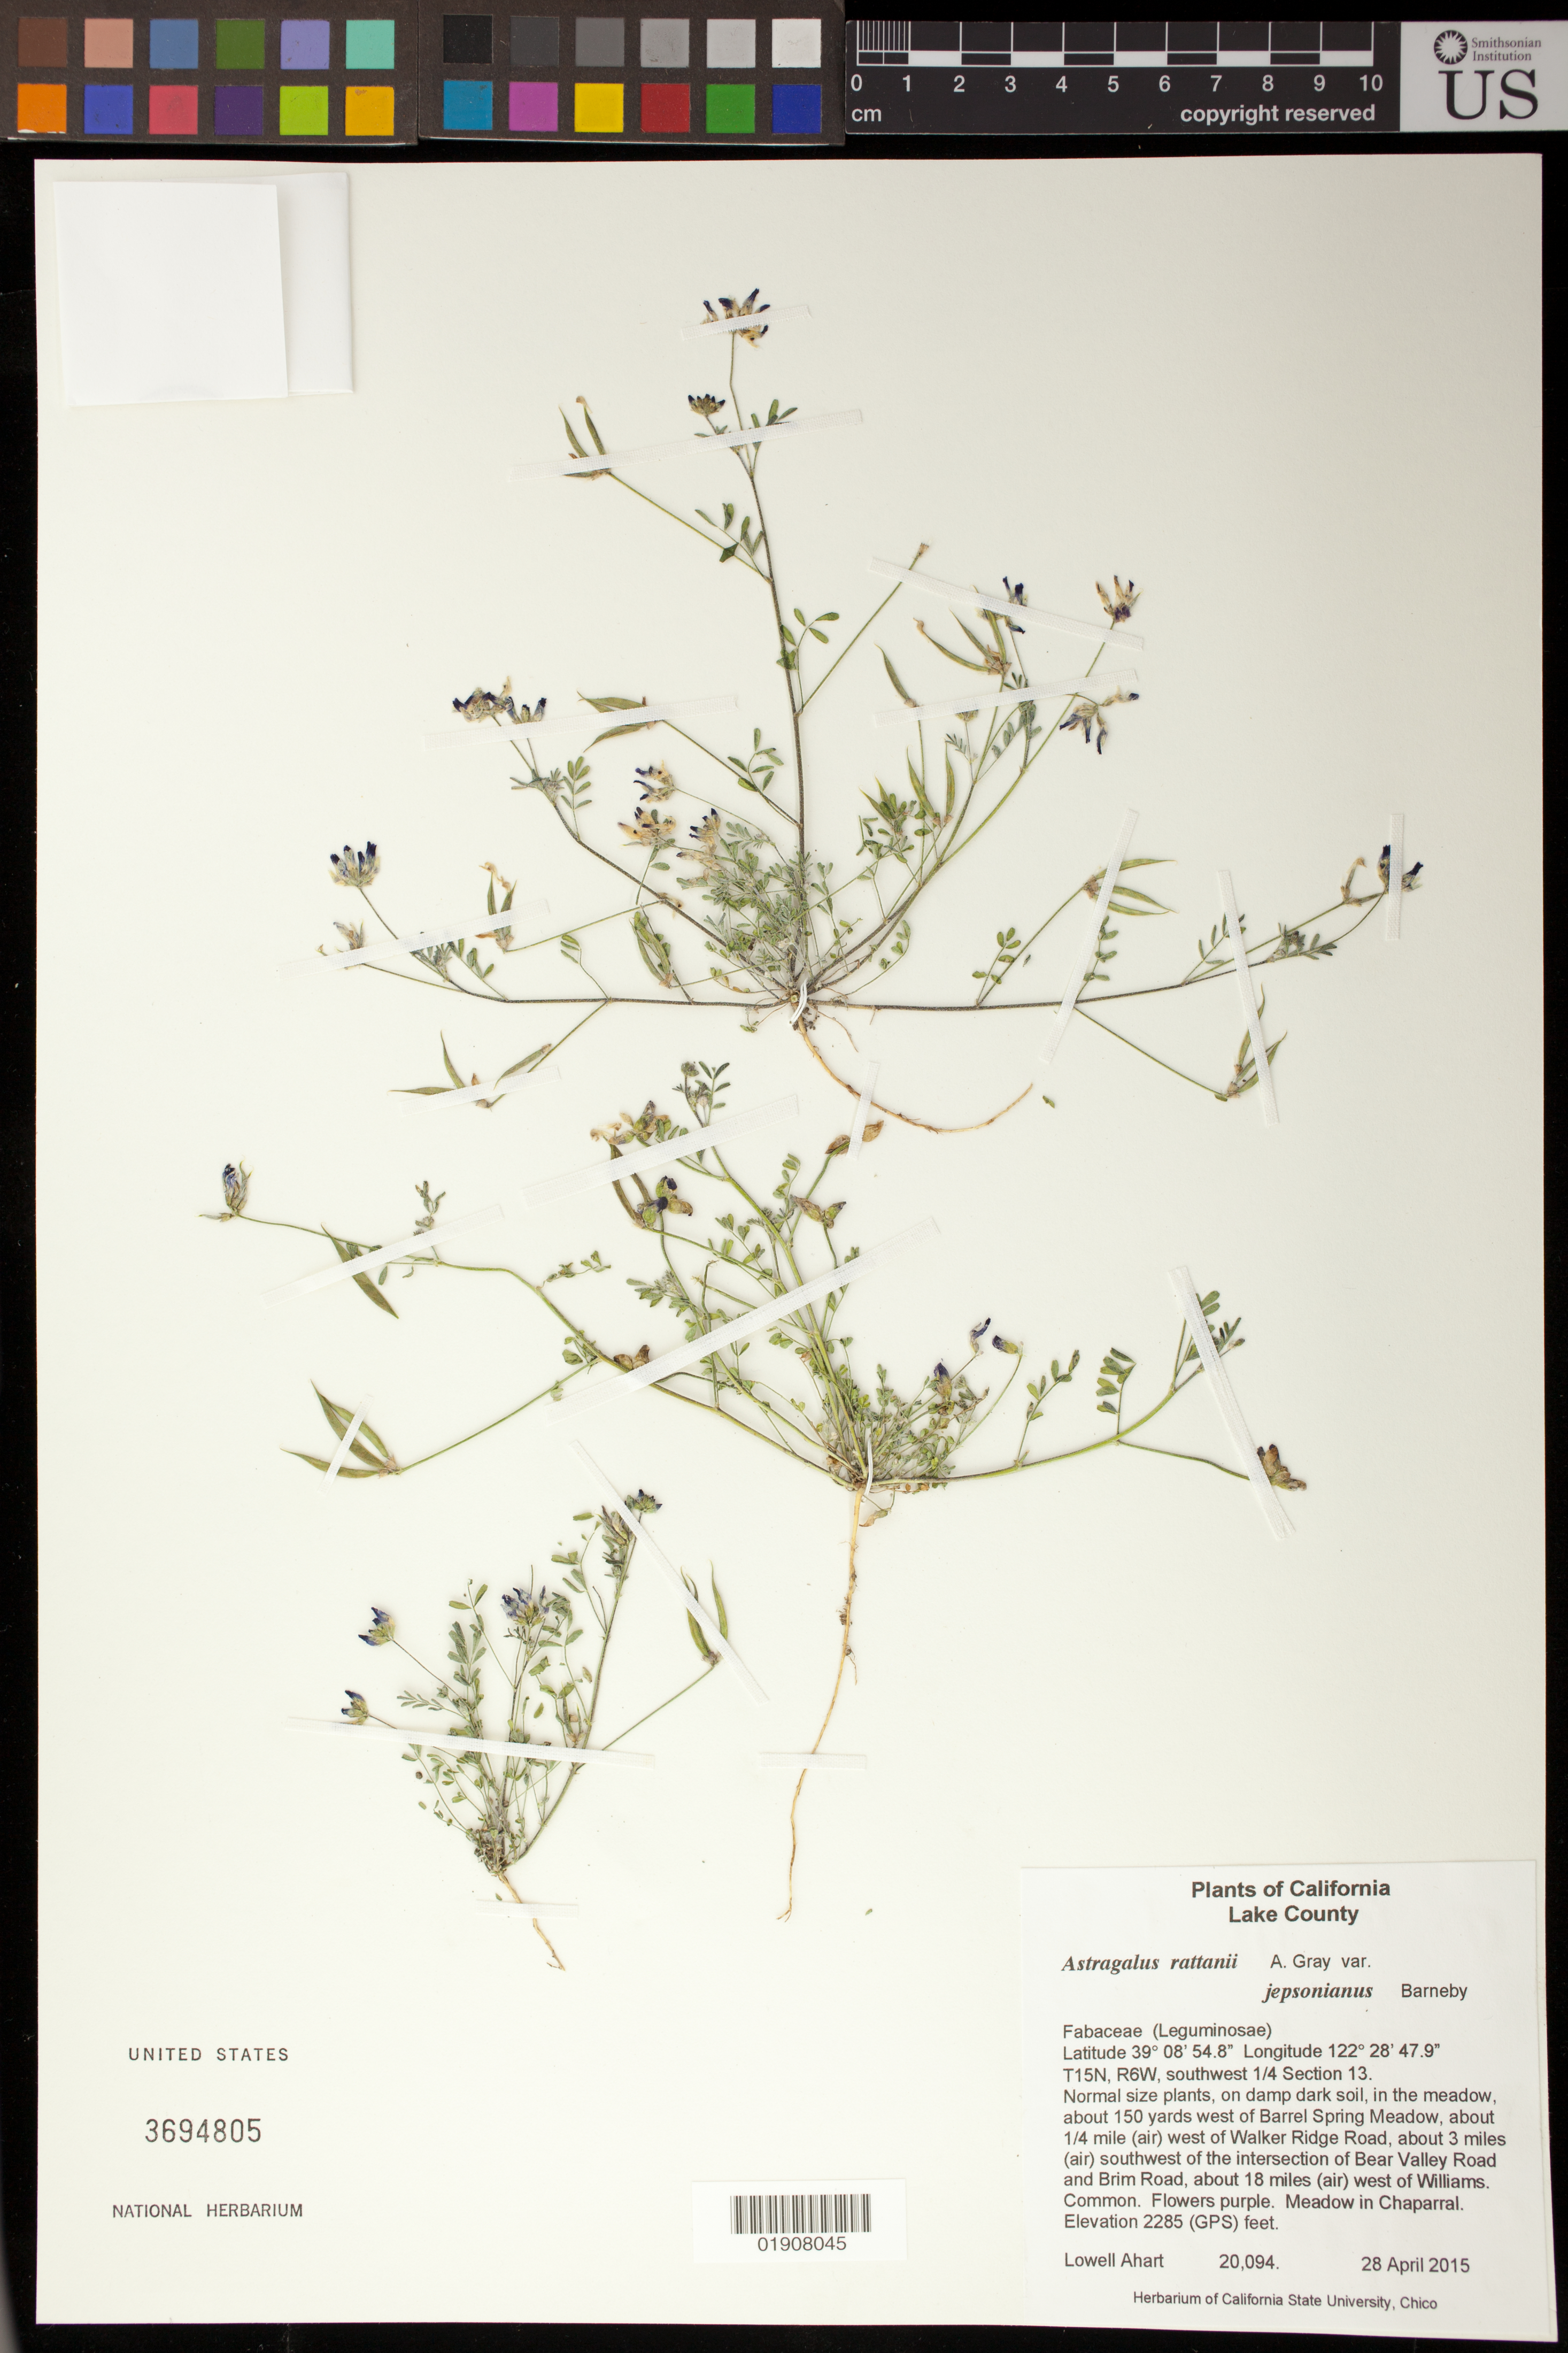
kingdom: Plantae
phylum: Tracheophyta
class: Magnoliopsida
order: Fabales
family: Fabaceae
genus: Astragalus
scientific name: Astragalus rattanii var. jepsonianus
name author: Barneby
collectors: L. Ahart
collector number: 20094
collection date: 2015-04-28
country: United States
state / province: California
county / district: Lake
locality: In the meadow, about 150 yards west of Barrel Spring Meadow, about 1/4 mile (air) west of Walker Ridge Road, about 3 miles (air) southwest of the intersection of Bear Valley Road and Brim Road, about 18 miles (air) west of Williams.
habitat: Meadow in Chaparral.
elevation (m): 696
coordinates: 39 08 54.8 N, 122 28 47.9 W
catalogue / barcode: US 3694805